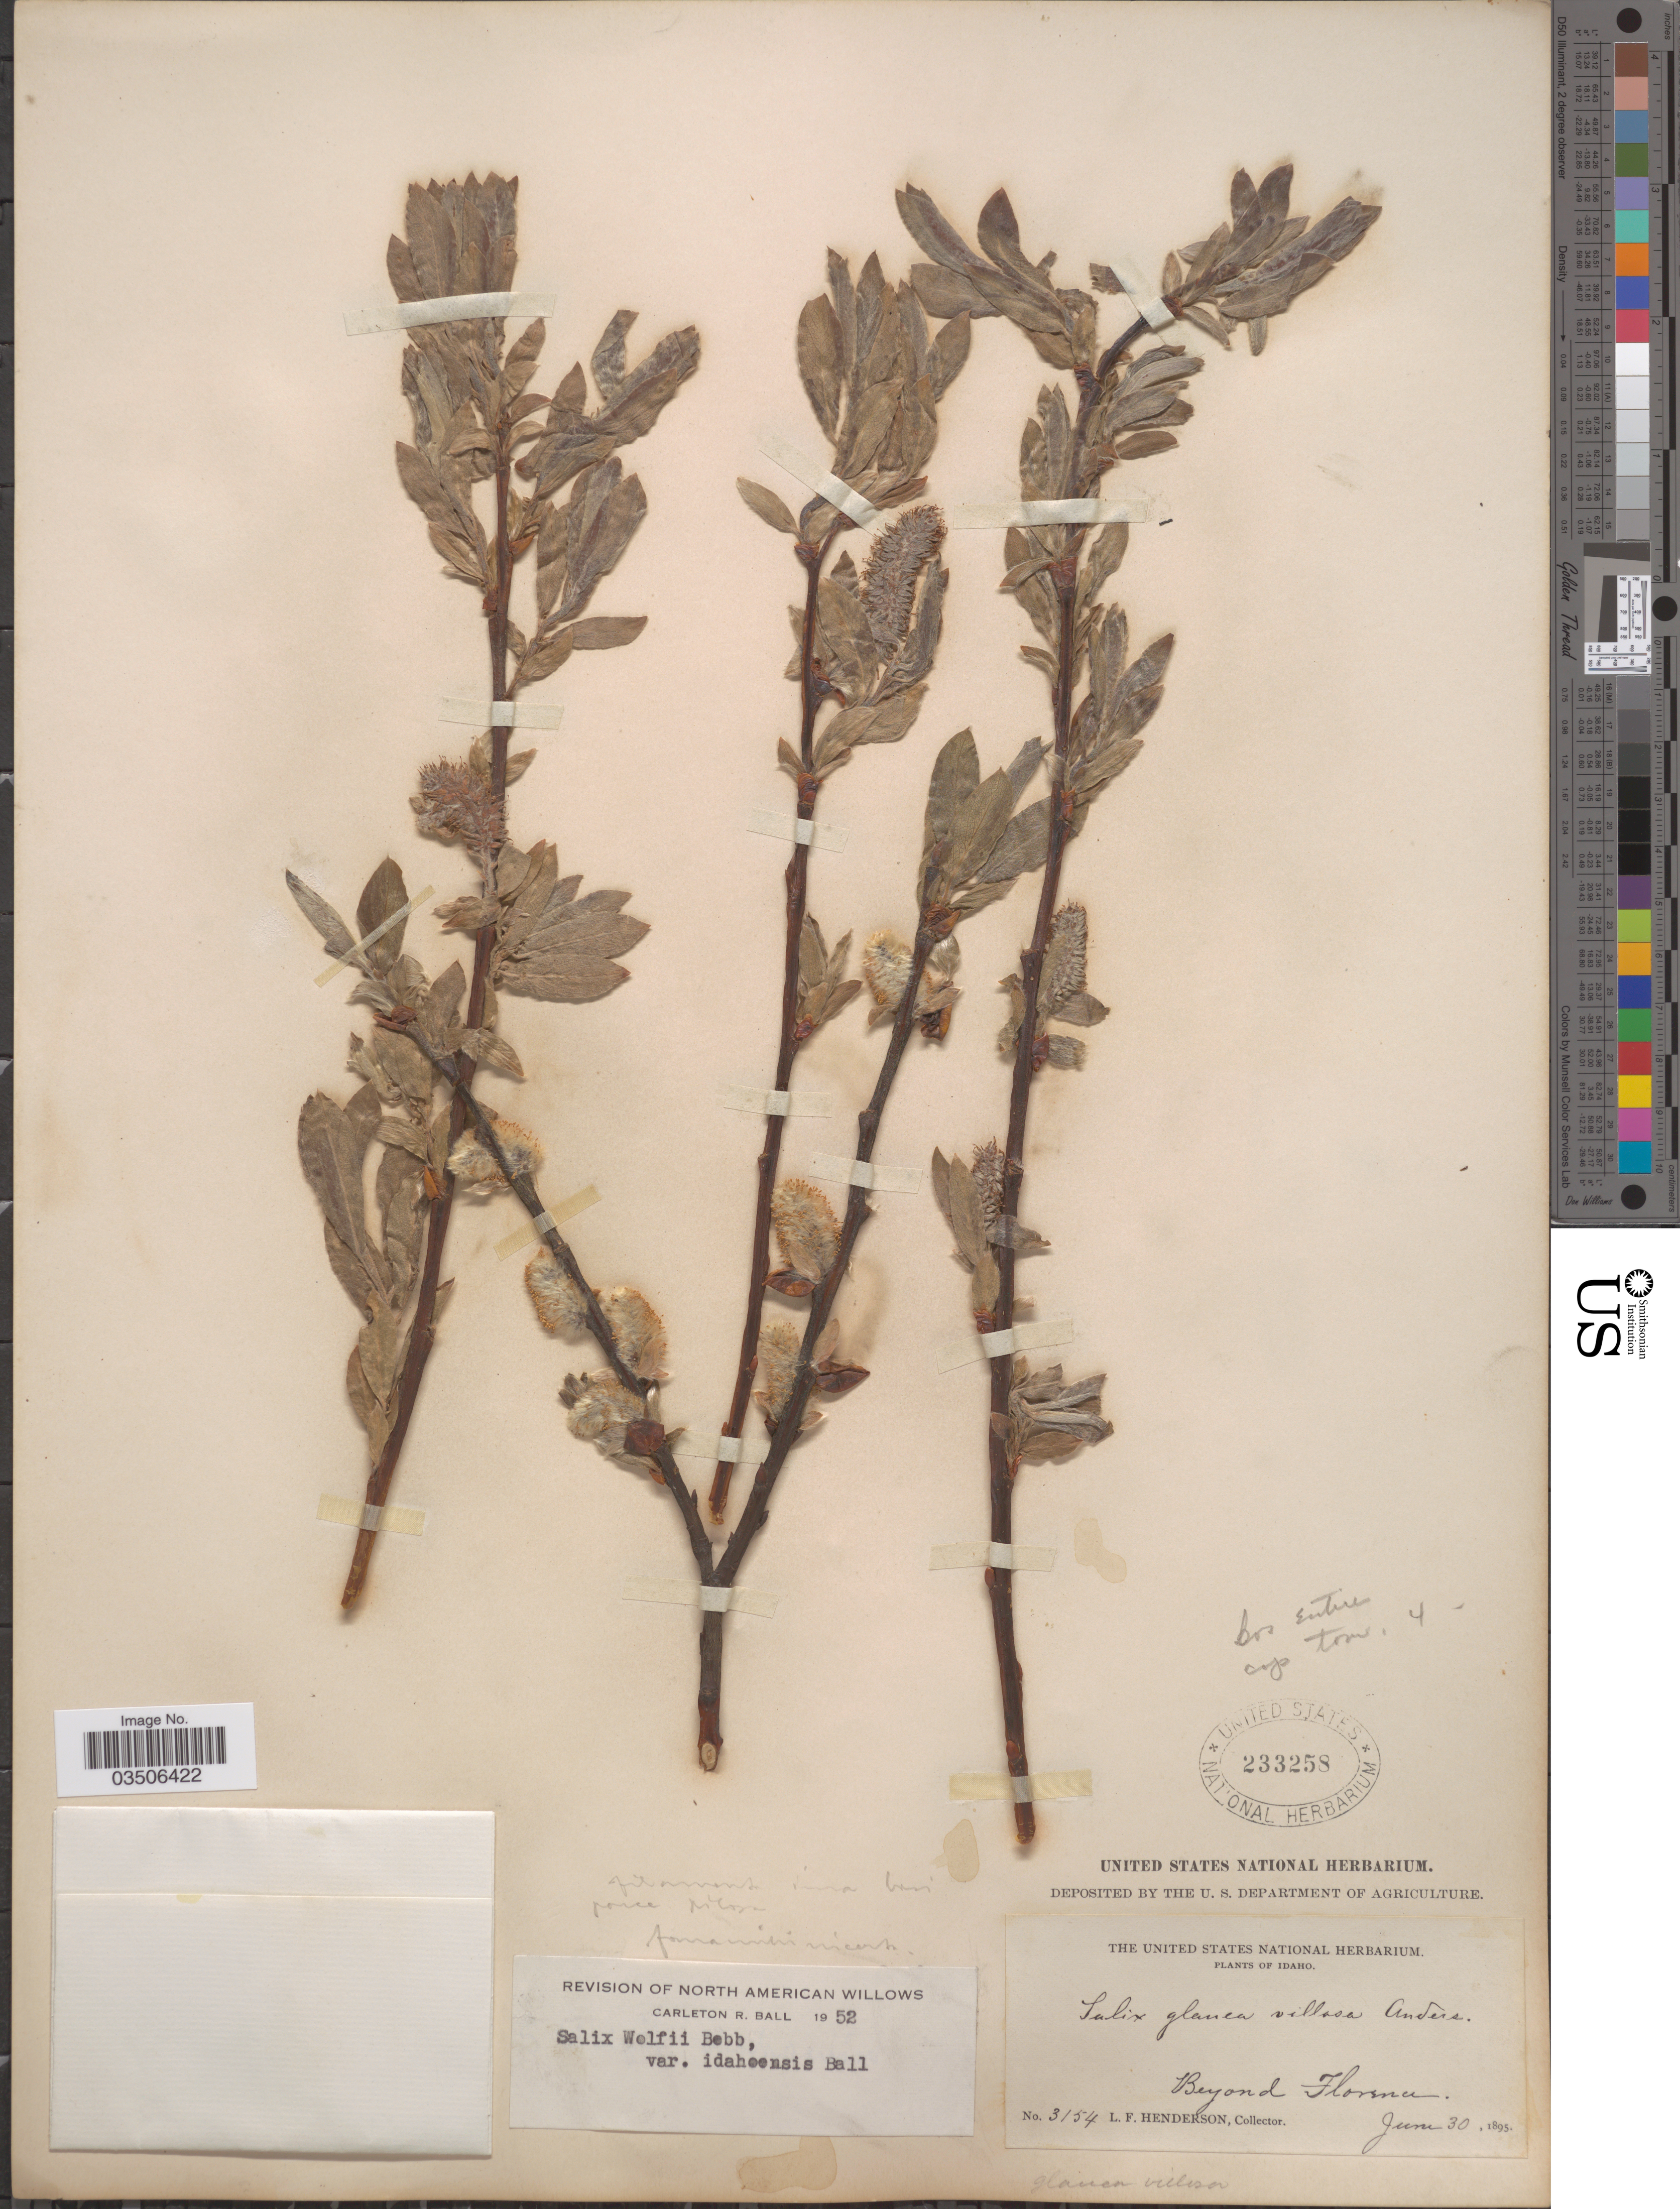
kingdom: Plantae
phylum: Tracheophyta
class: Magnoliopsida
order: Malpighiales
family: Salicaceae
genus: Salix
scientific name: Salix wolfii var. idahoensis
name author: C.R. Ball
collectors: L. Henderson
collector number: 3154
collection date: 1895-06-30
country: United States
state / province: Idaho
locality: Beyond Florence.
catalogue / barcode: US 233258